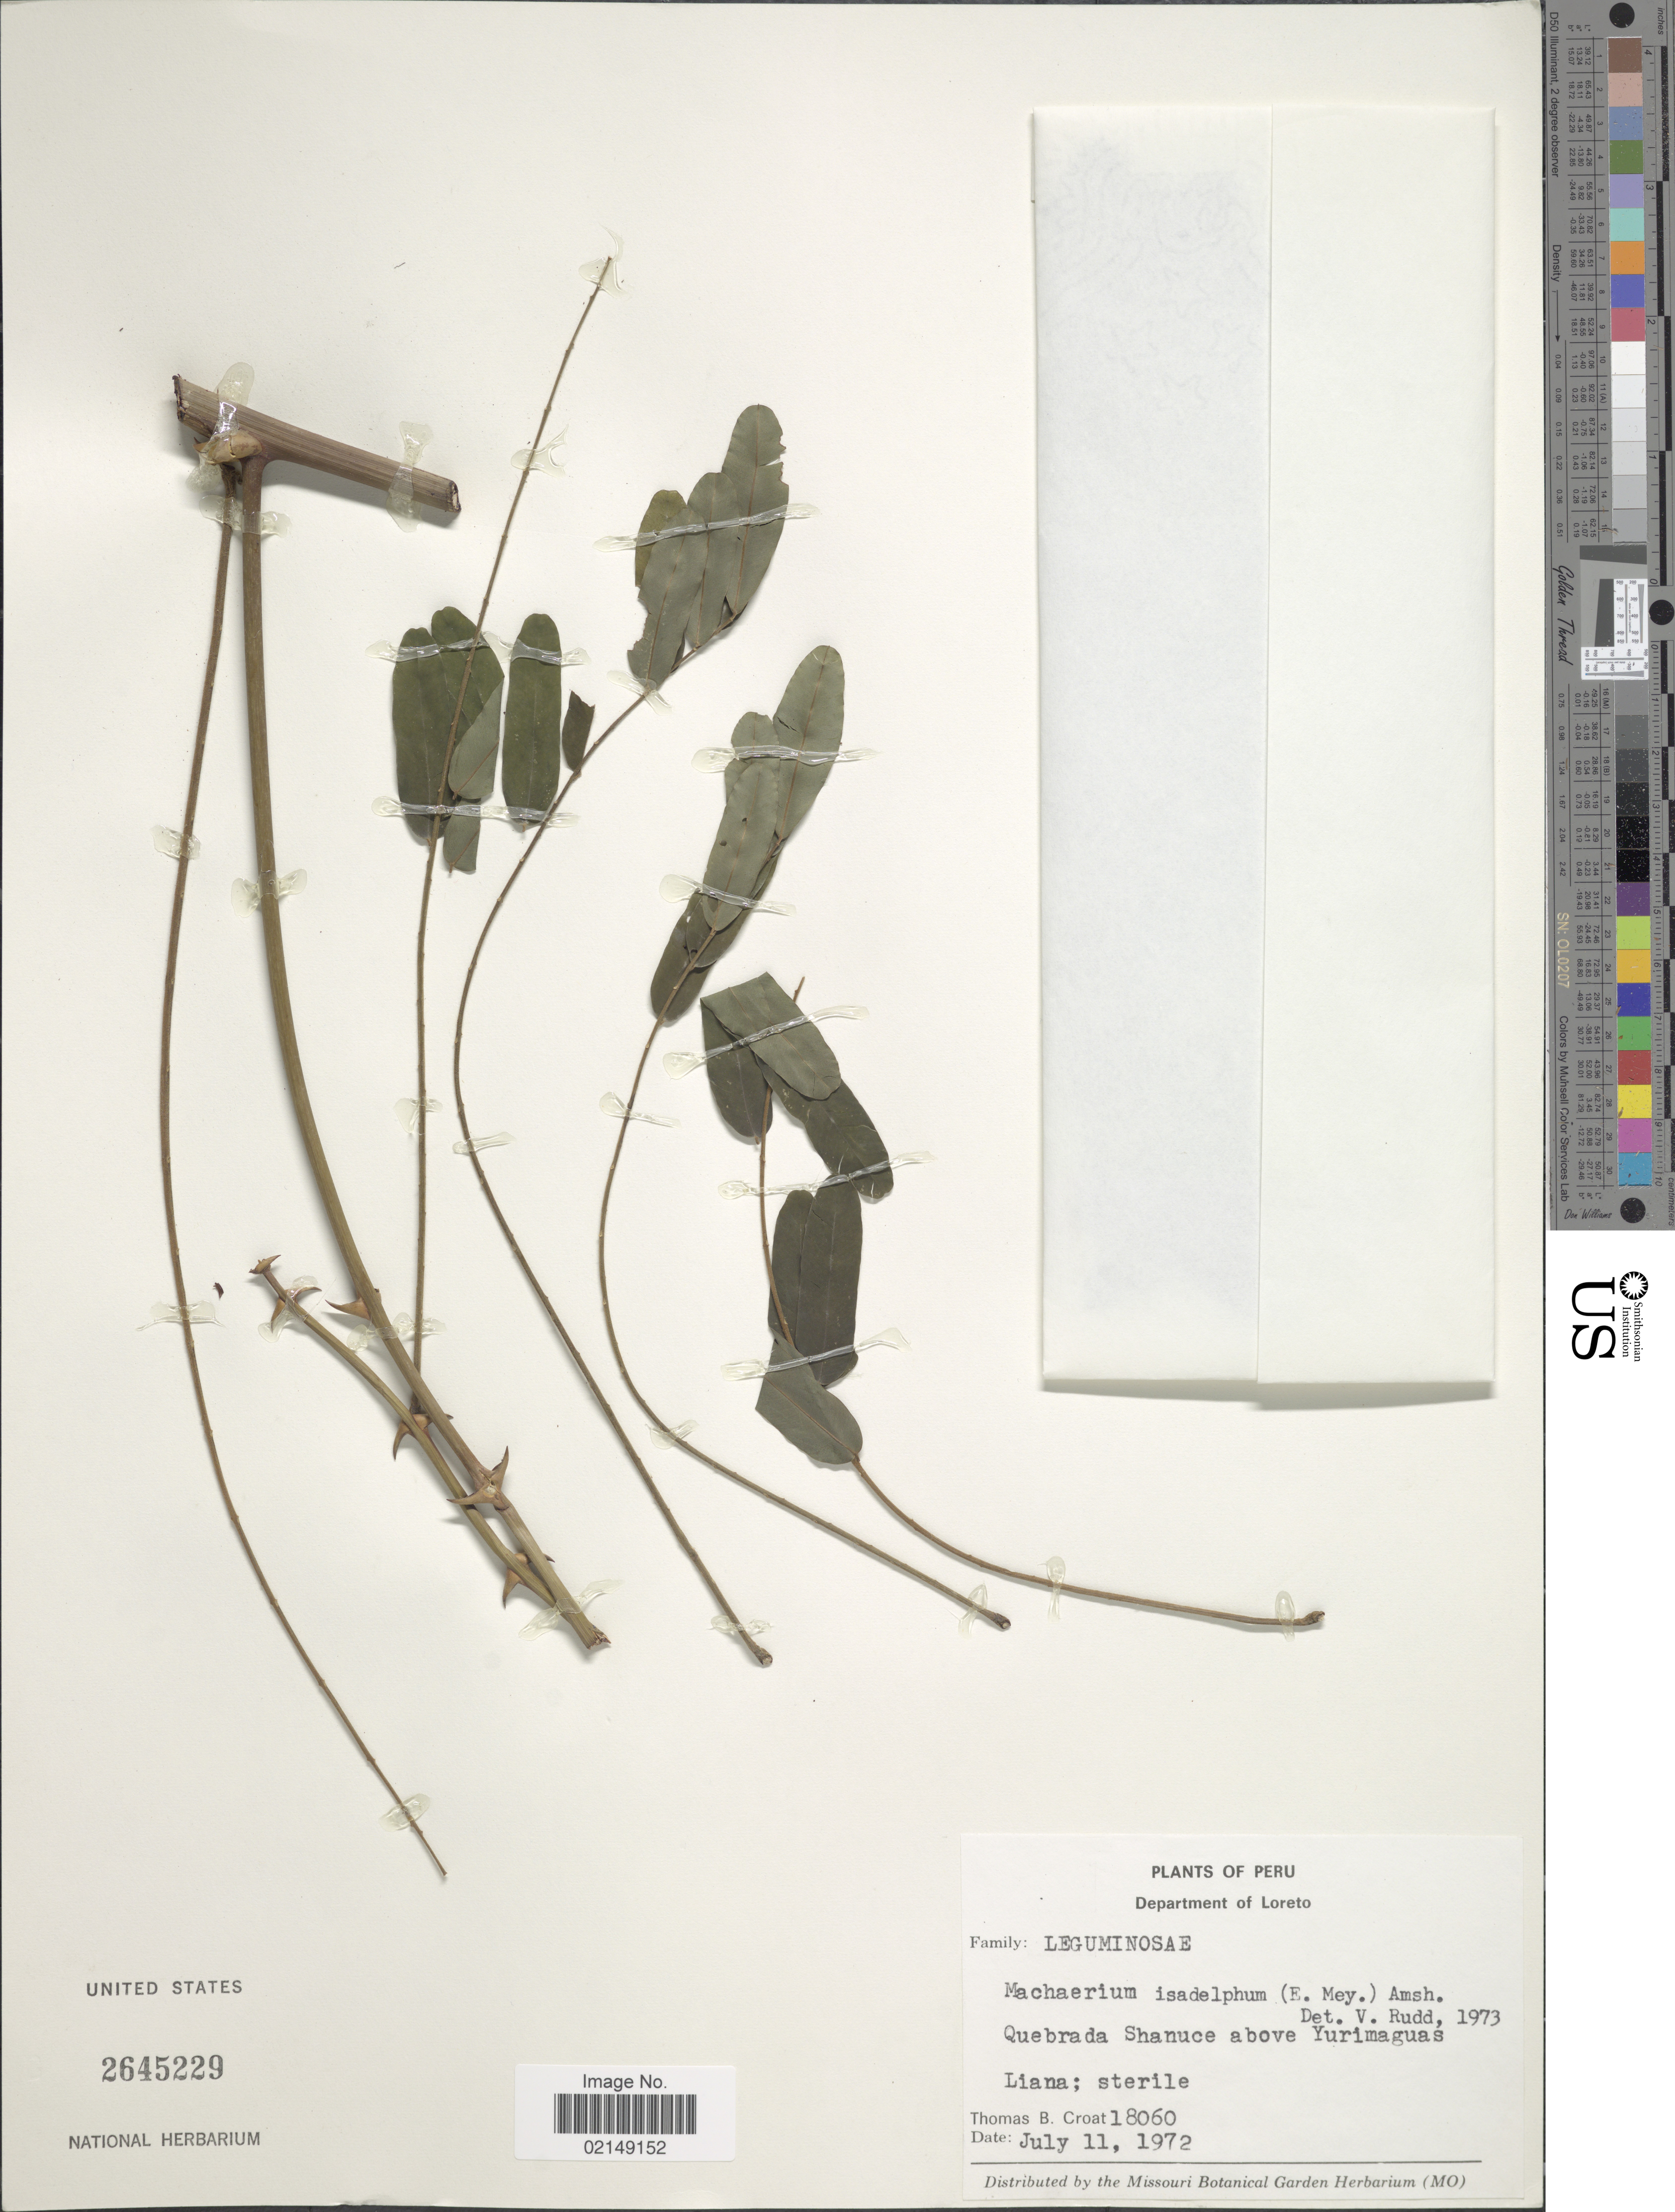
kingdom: Plantae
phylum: Tracheophyta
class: Magnoliopsida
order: Fabales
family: Fabaceae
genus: Machaerium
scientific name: Machaerium isadelphum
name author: (E. Mey.) Amshoff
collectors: T. B. Croat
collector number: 18060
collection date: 1972-07-11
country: Peru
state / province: Loreto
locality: Quebrada Shanuce above Yurimaguas Liana.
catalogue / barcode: US 2645229